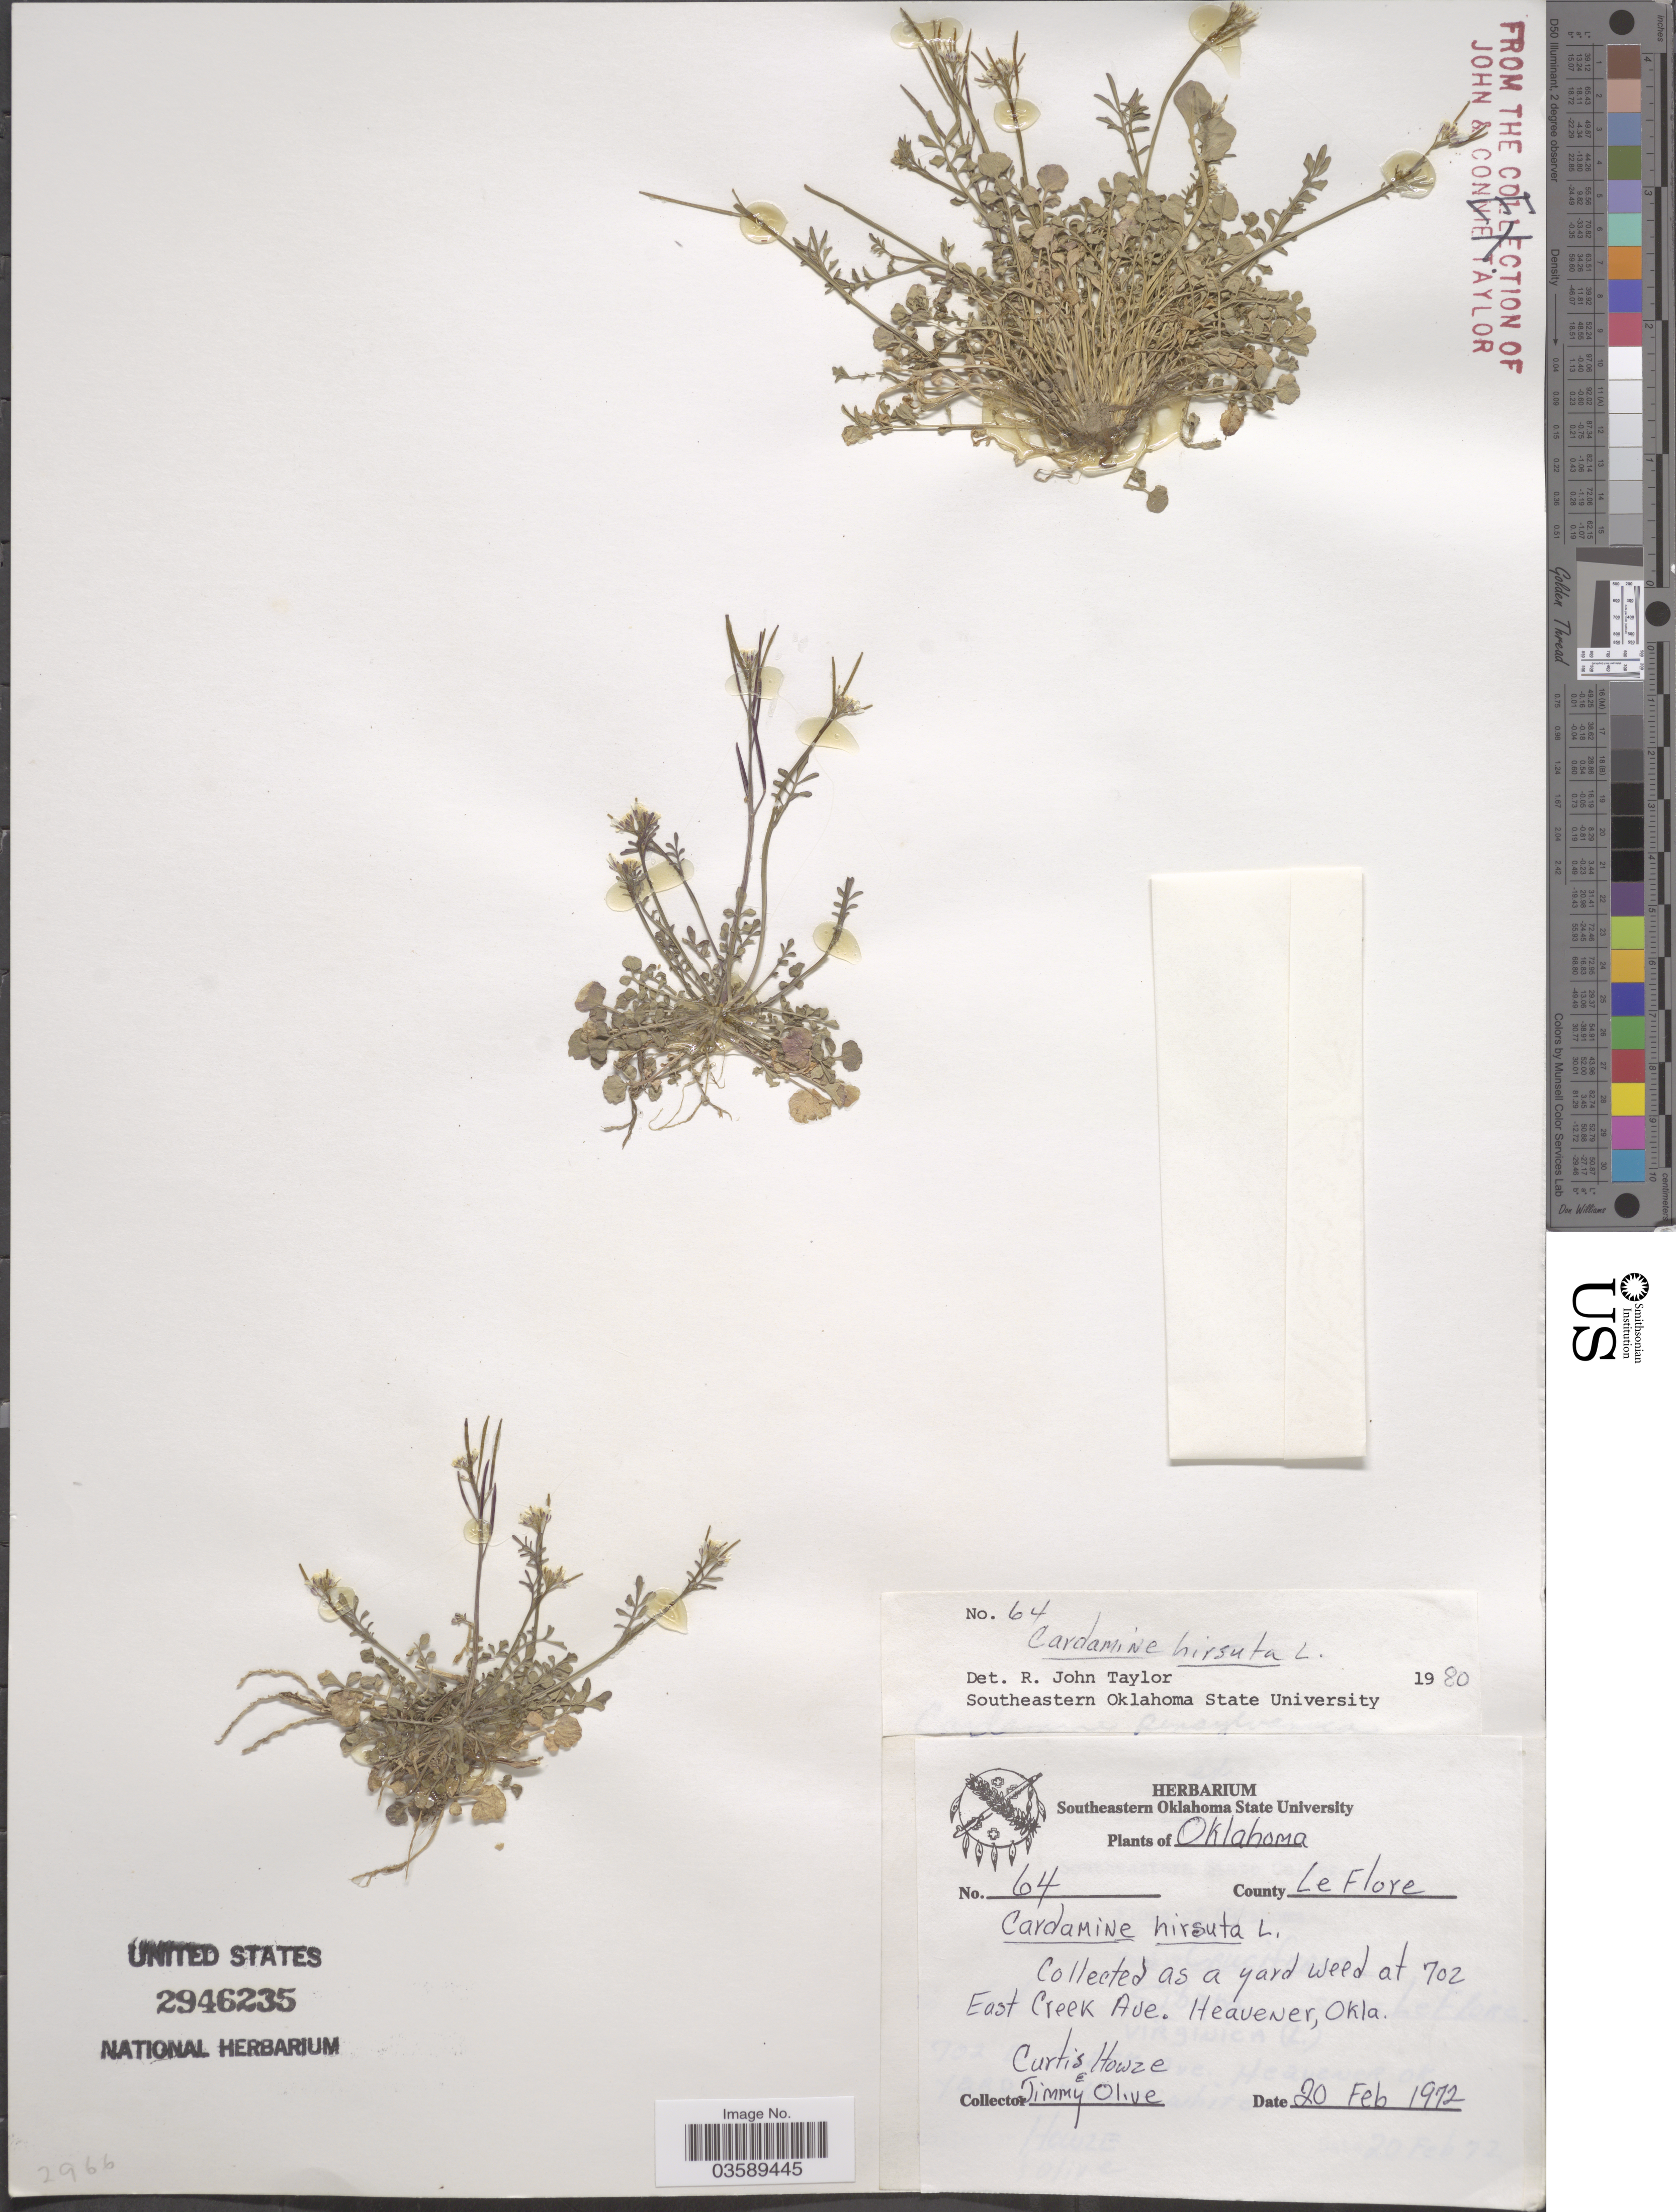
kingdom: Plantae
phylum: Tracheophyta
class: Magnoliopsida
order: Brassicales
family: Brassicaceae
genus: Cardamine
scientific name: Cardamine hirsuta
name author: L.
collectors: C. Howze & J. Olive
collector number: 64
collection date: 1972-02-20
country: United States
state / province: Oklahoma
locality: County Le Flore. 702 East Creek Ave. Heavener.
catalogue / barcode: US 2946235